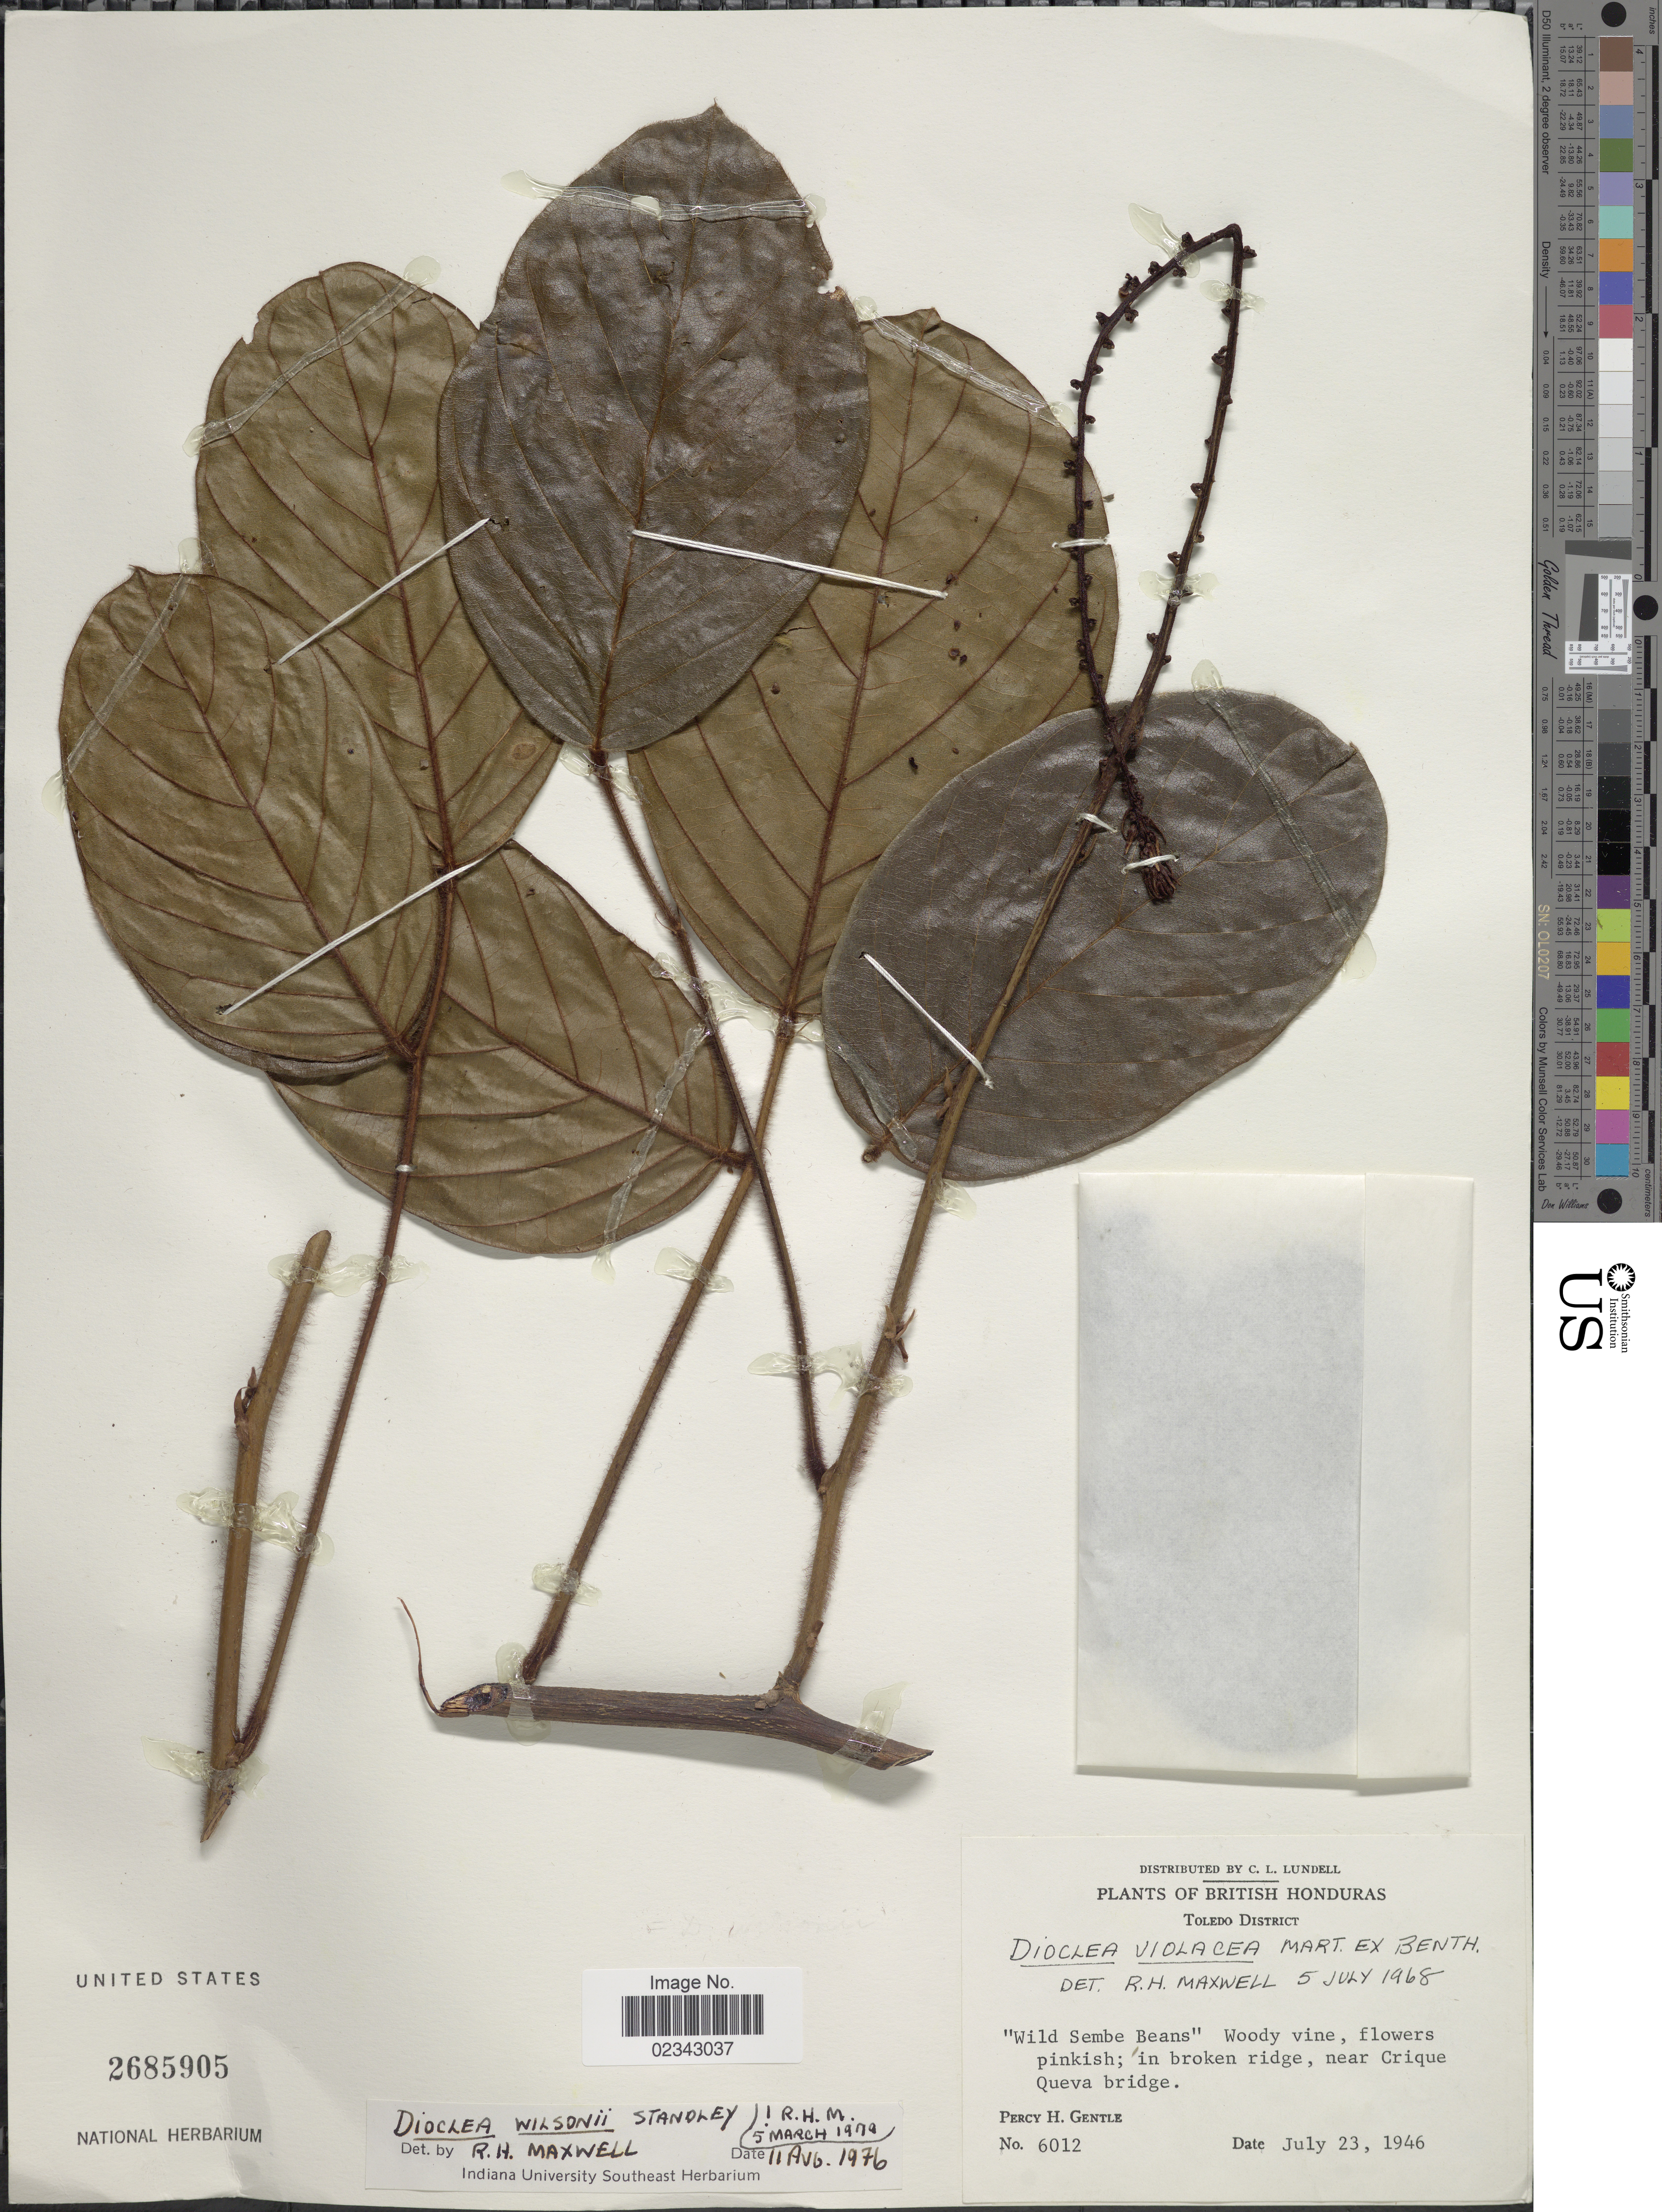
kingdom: Plantae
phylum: Tracheophyta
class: Magnoliopsida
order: Fabales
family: Fabaceae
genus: Macropsychanthus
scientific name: Macropsychanthus wilsonii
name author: (Standl.) L.P. Queiroz & Snak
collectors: P. H. Gentle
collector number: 6012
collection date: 1946-07-23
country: Belize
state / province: Toledo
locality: British Honduras, Toledo District, 'Wild Sembe Beans' Woody vine, in broken ridge, near Crique Queva Bridge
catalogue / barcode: US 2685905